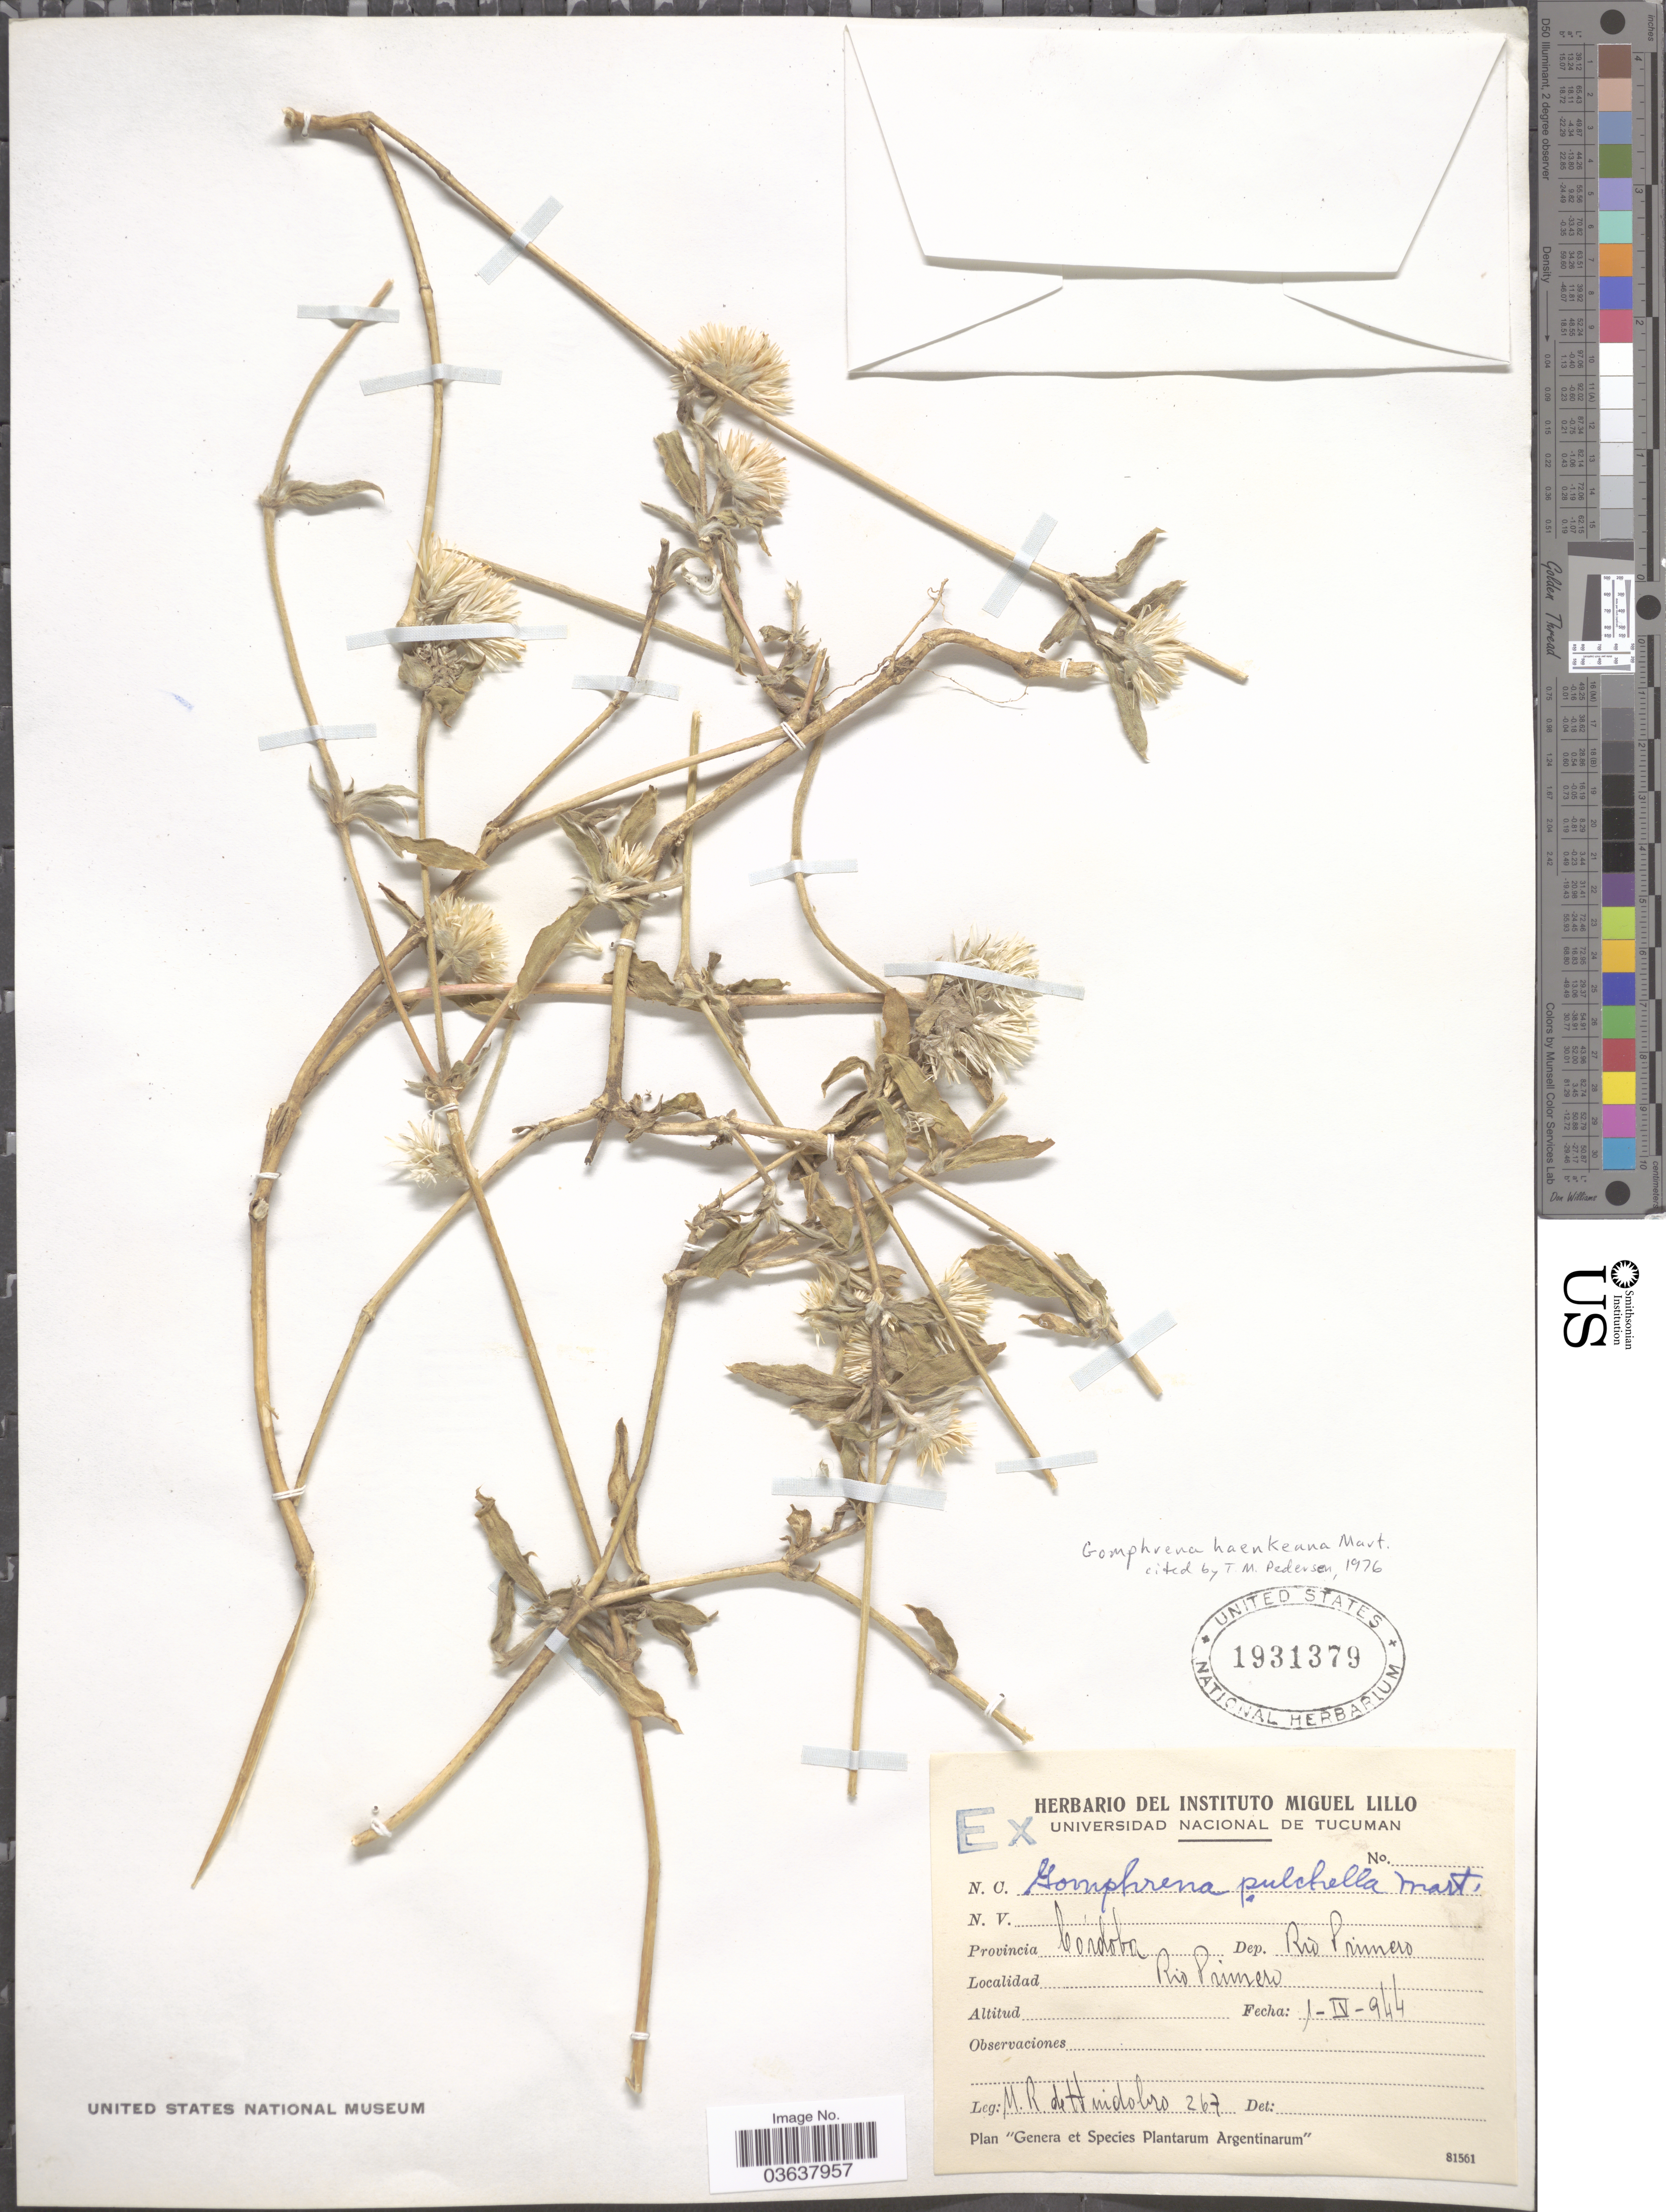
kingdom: Plantae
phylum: Tracheophyta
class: Magnoliopsida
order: Caryophyllales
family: Amaranthaceae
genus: Gomphrena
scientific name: Gomphrena haenkeana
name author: Mart.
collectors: M. Ruiz Huidobro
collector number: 267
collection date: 1944-04-01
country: Argentina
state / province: Cordoba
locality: Dep. Rio Primero. Rio Primero.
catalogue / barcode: US 1931379